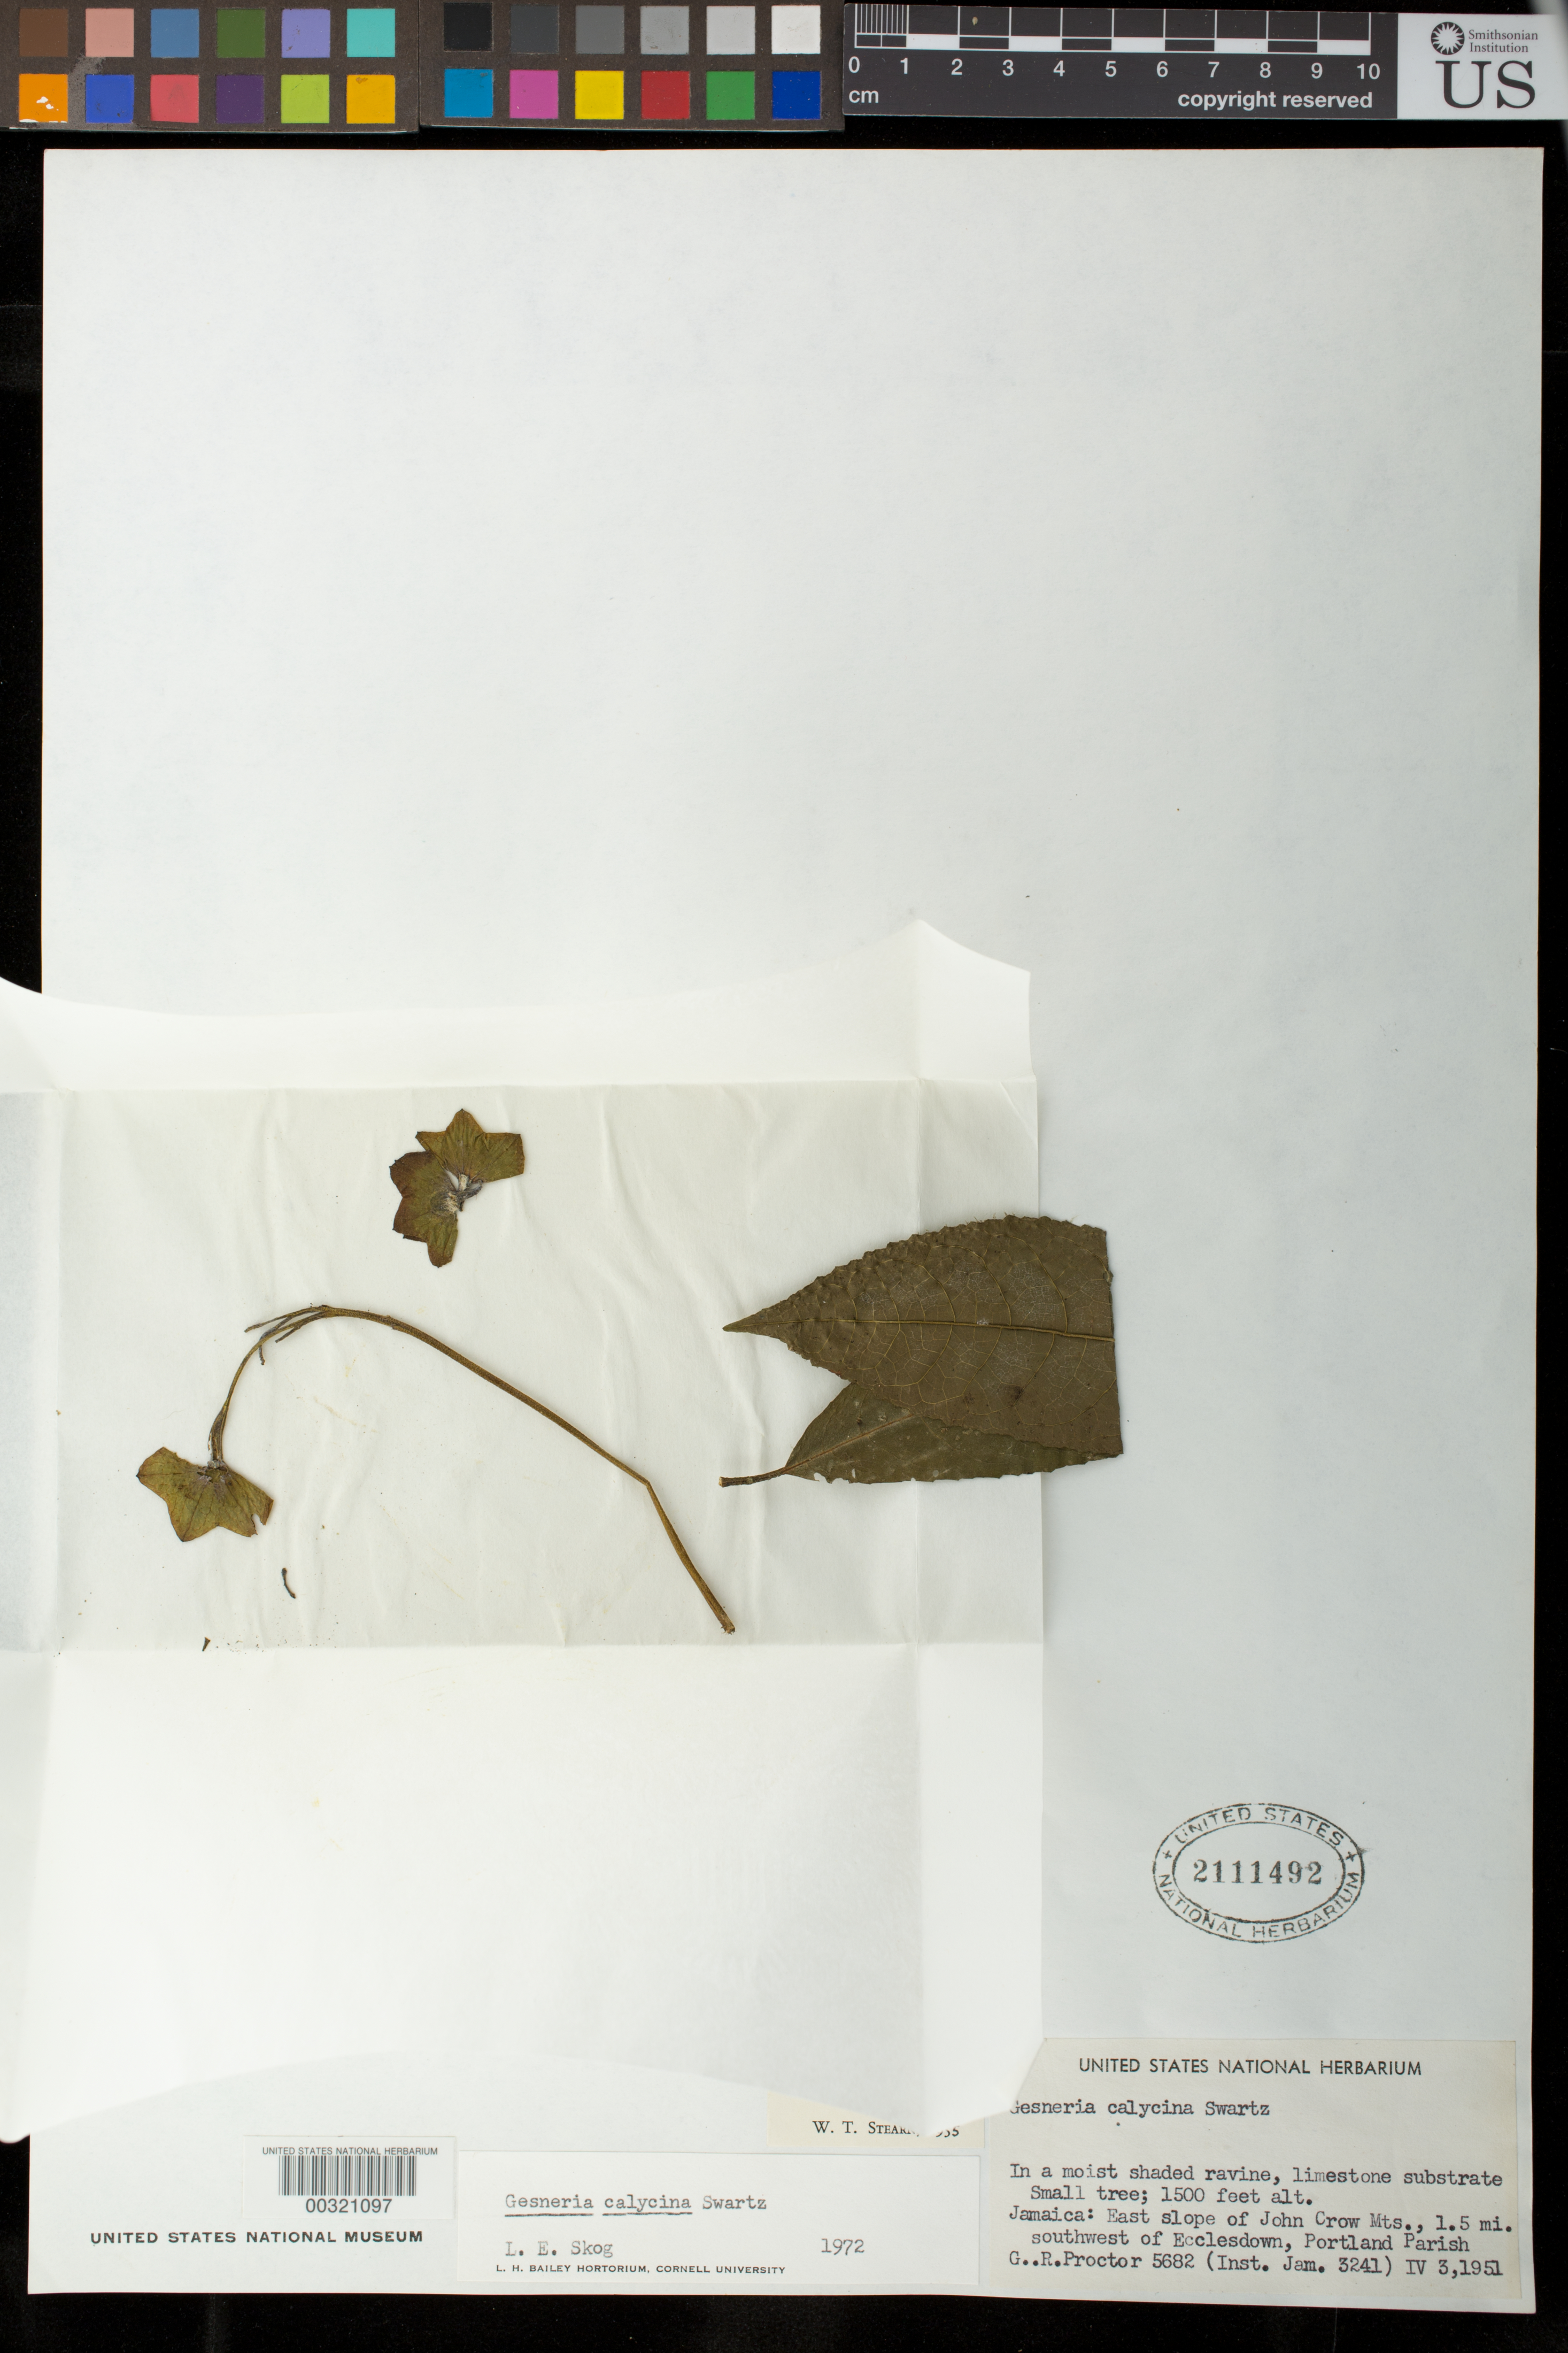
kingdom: Plantae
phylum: Tracheophyta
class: Magnoliopsida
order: Lamiales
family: Gesneriaceae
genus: Gesneria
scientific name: Gesneria calycina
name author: Sw.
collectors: G. R. Proctor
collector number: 5682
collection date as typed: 03 Apr 1951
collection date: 1951-04-03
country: Jamaica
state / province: Portland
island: Jamaica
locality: East slope of the John Crow Mts, 1.5 mi SW of Ecclesdown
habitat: In a moist shaded ravine, limestone substrate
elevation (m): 457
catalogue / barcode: US 2111492